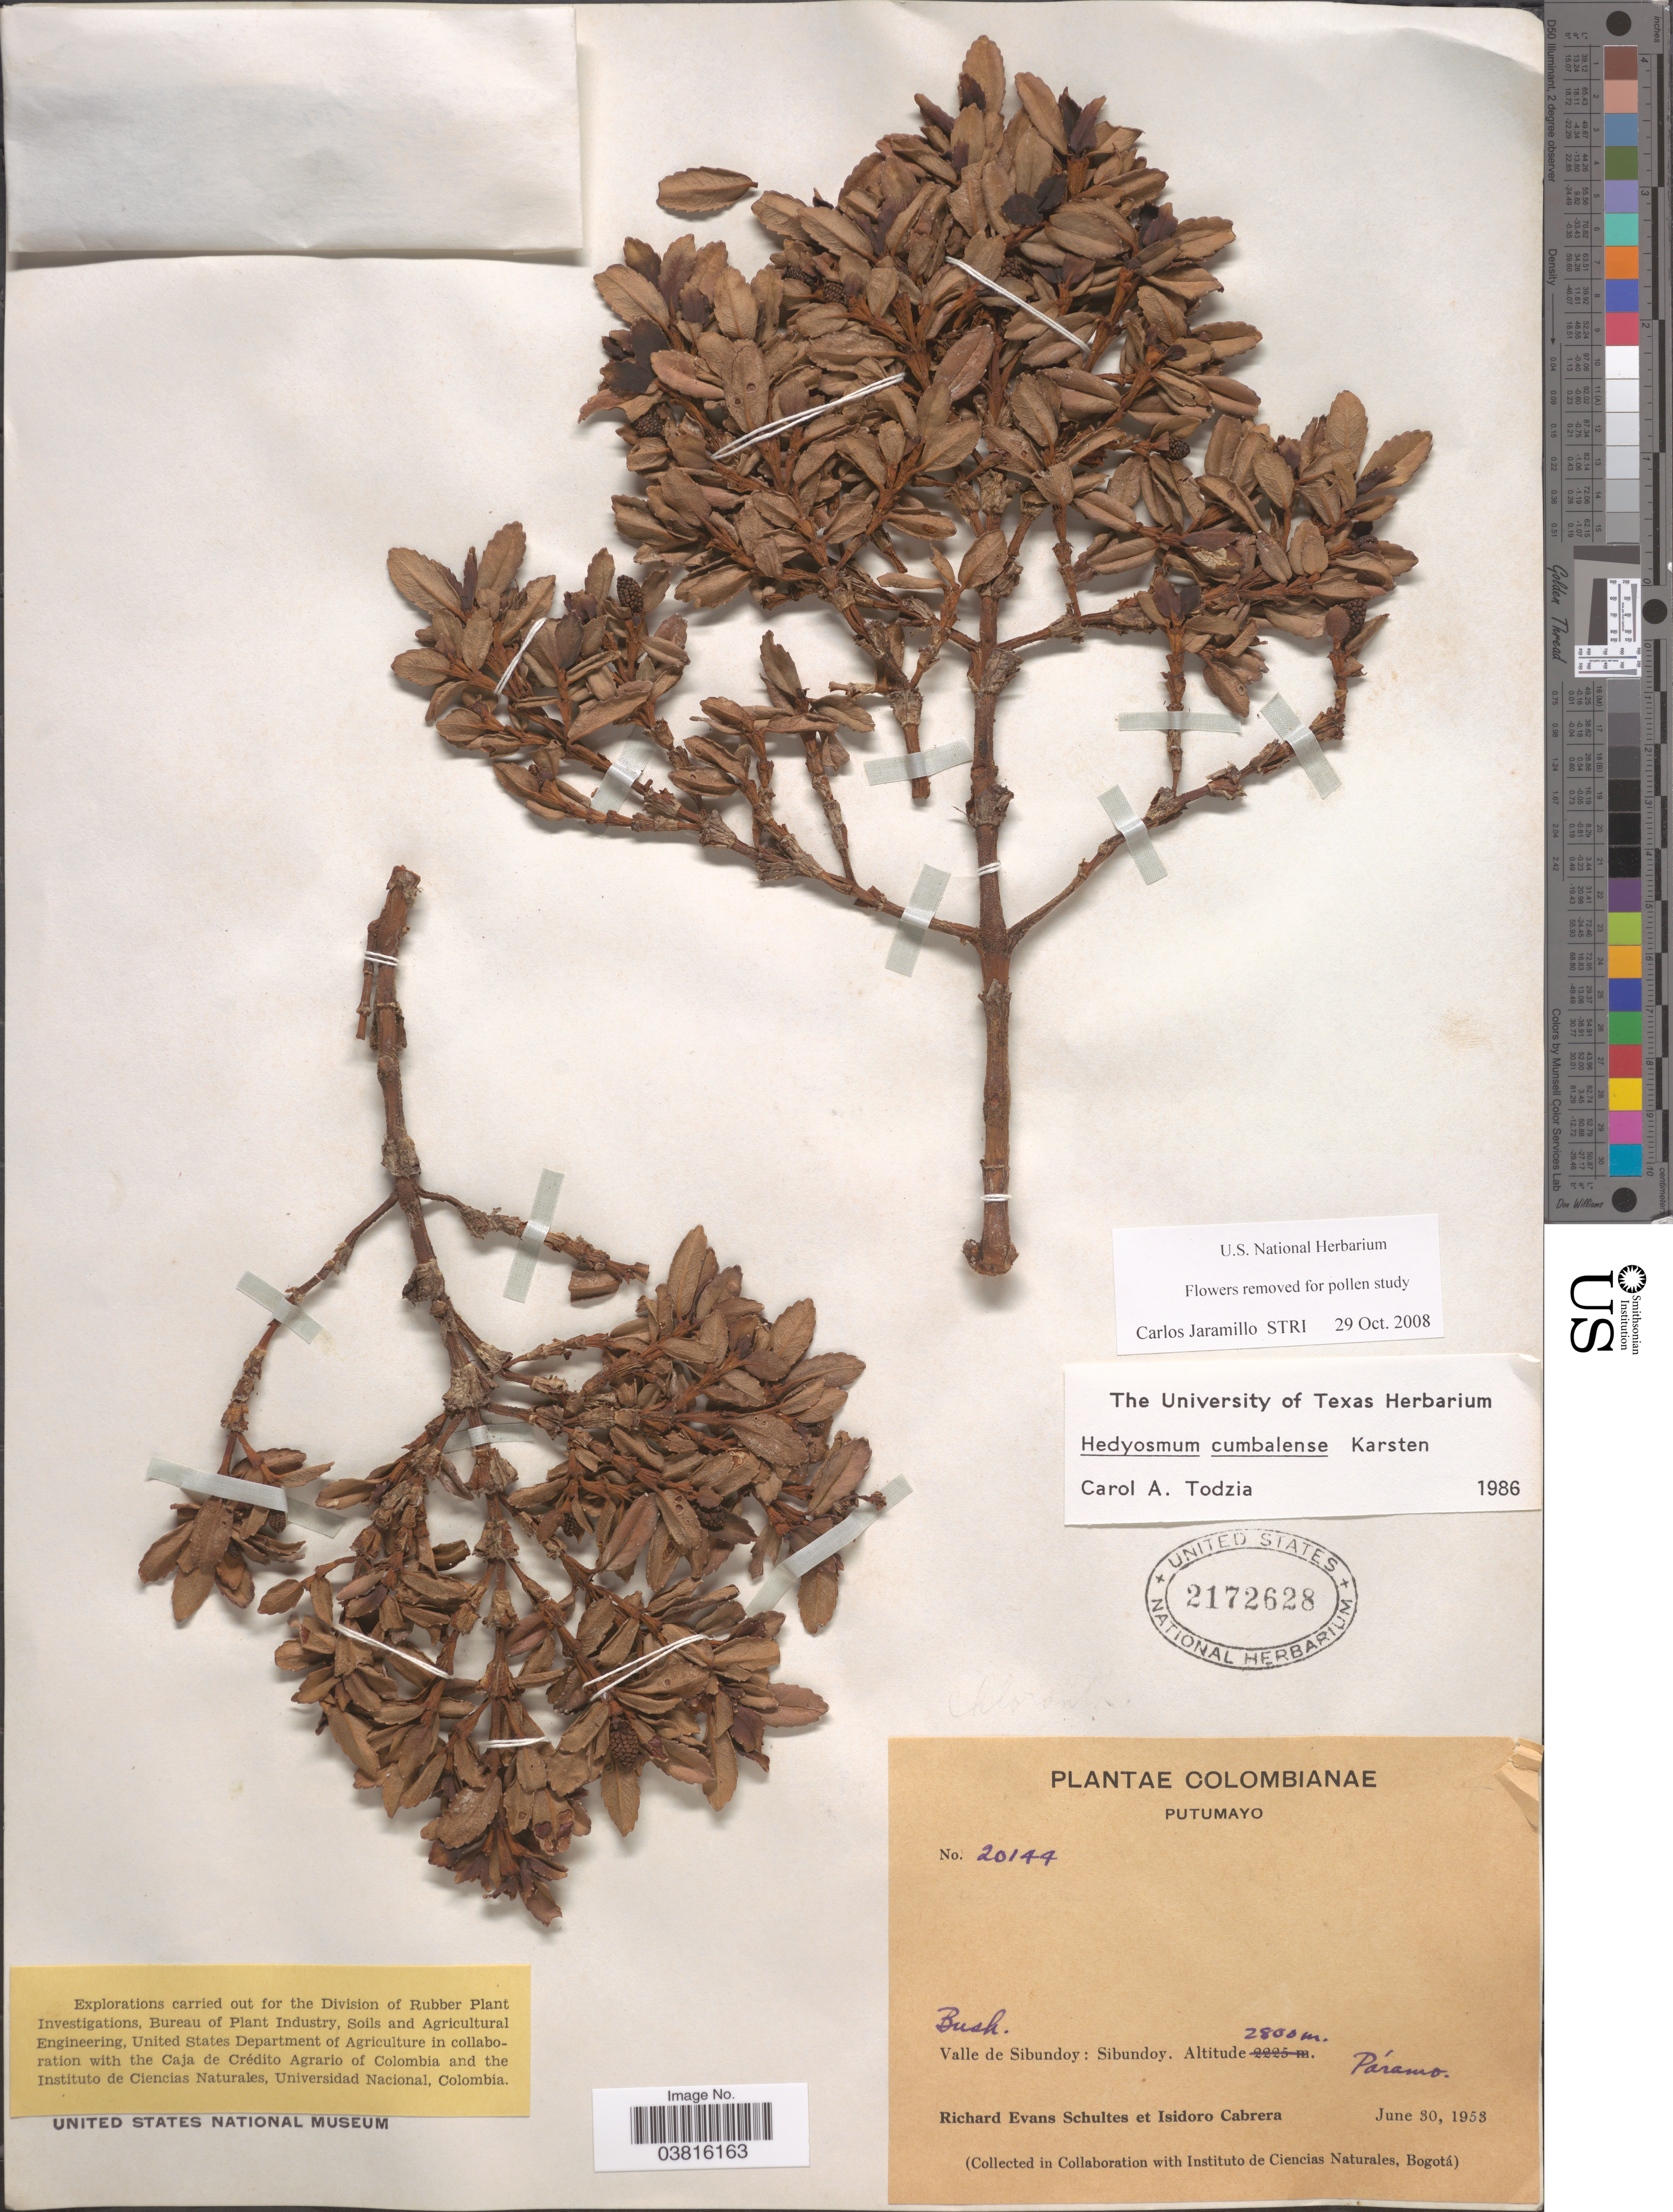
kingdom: Plantae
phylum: Tracheophyta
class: Magnoliopsida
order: Chloranthales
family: Chloranthaceae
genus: Hedyosmum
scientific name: Hedyosmum cumbalense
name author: H. Karst.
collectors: R. E. Schultes & I. Cabrera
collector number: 20144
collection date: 1953-06-30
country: Colombia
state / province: Putumayo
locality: Valle de Sibundoy: Sibundoy. Páramo.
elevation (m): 2800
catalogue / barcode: US 2172628